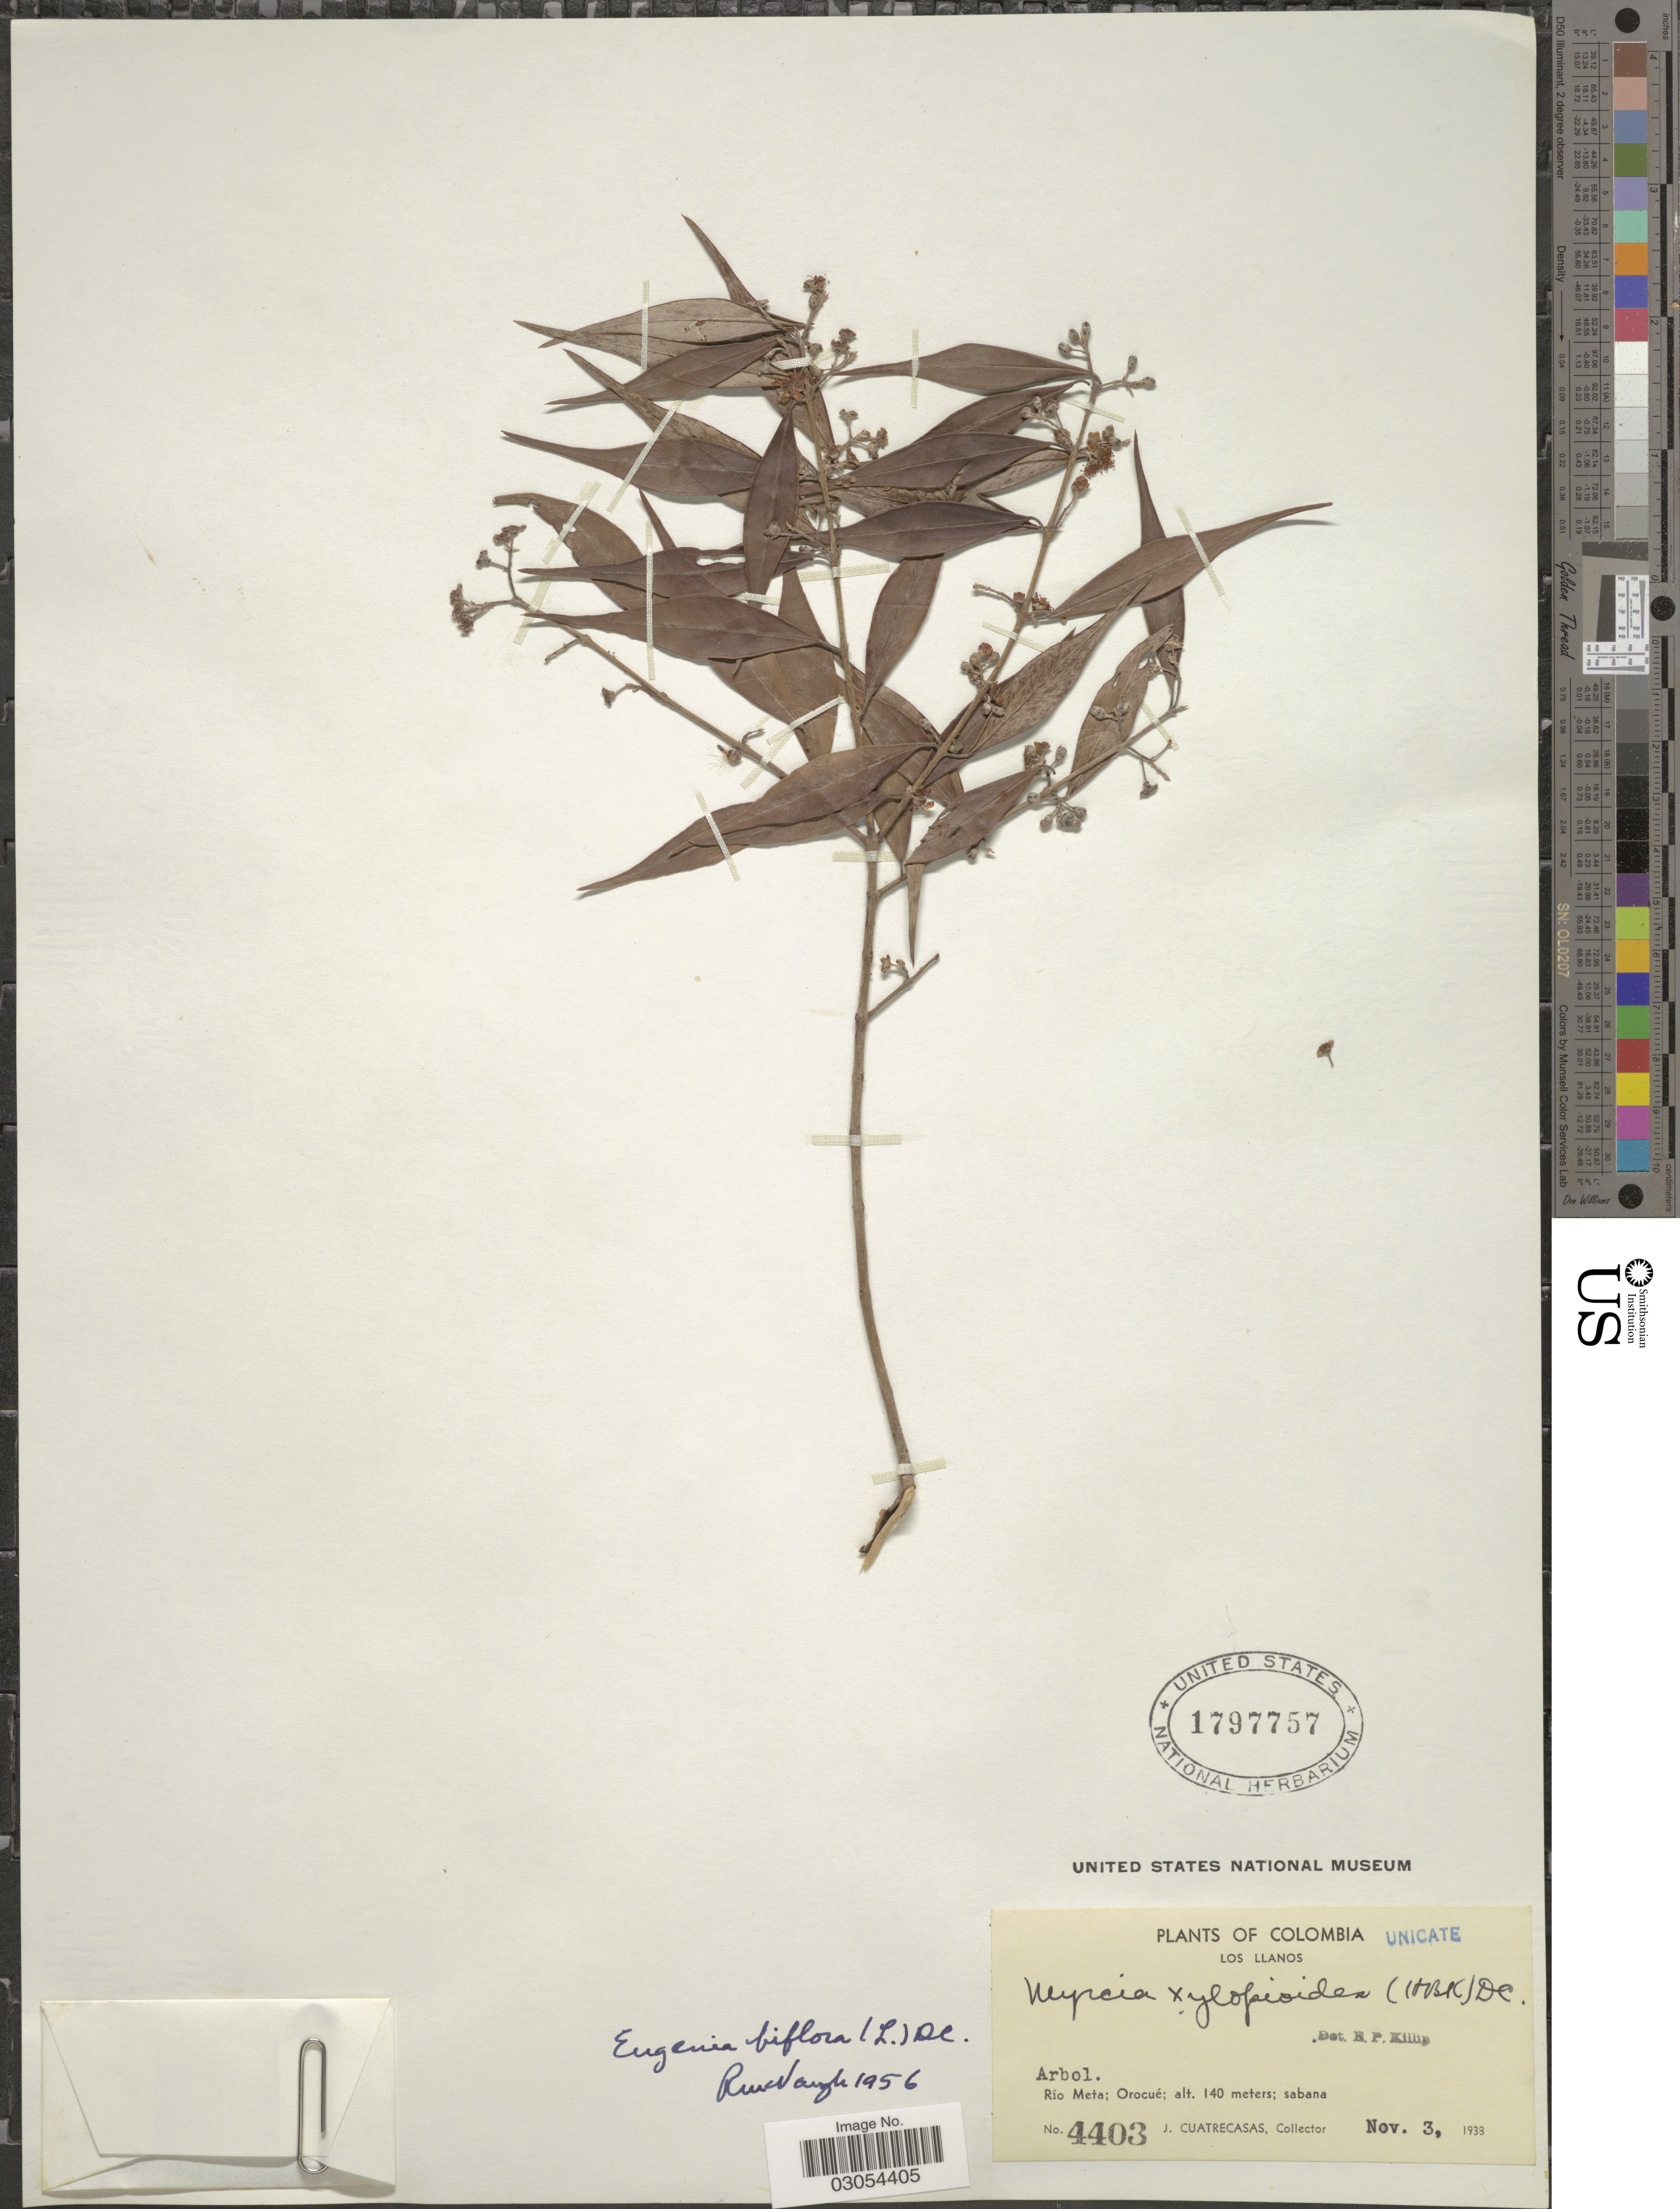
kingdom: Plantae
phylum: Tracheophyta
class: Magnoliopsida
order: Myrtales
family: Myrtaceae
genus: Eugenia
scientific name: Eugenia biflora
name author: (L.) DC.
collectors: J. Cuatrecasas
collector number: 4403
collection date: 1933-11-03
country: Colombia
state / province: Meta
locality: Los Llanos. Río Meta: Orocué.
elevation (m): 140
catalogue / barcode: US 1797757